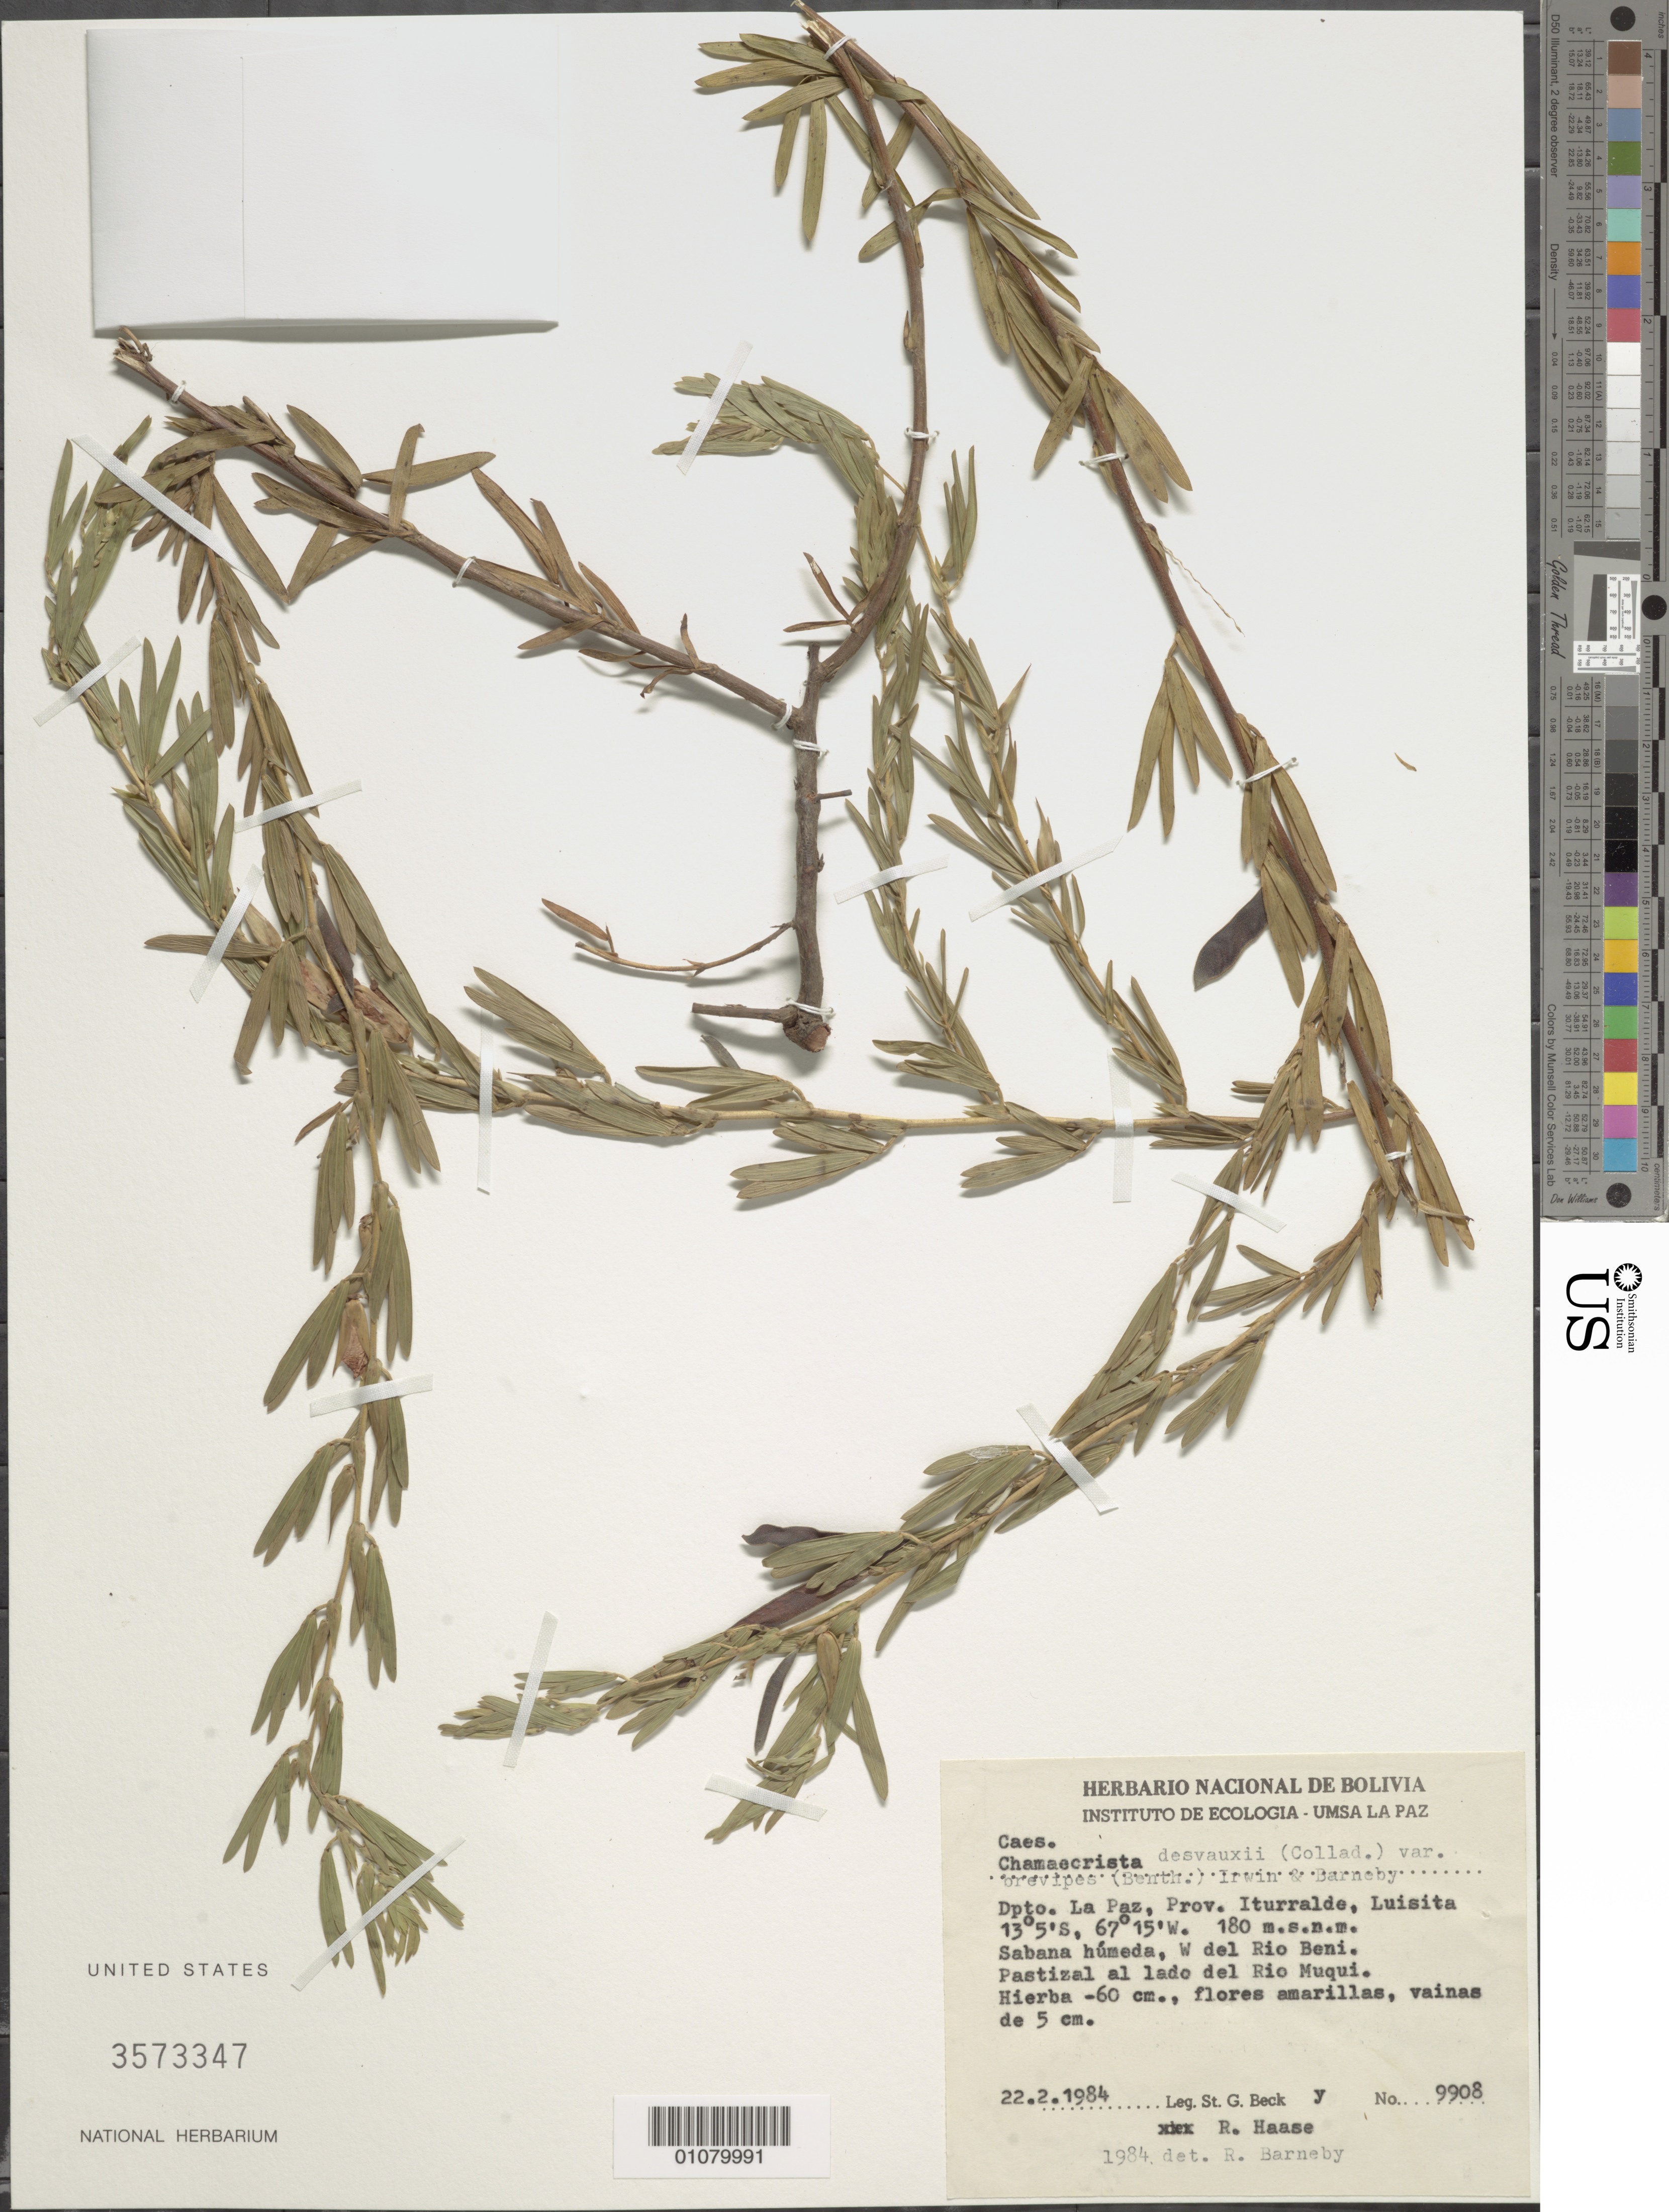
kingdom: Plantae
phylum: Tracheophyta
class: Magnoliopsida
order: Fabales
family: Fabaceae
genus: Chamaecrista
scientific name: Chamaecrista desvauxii var. brevipes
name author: (Benth.) H.S. Irwin & Barneby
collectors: S. G. Beck & R. Haase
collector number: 9908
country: Bolivia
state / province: La Paz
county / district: Iturralde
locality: Luisita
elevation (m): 180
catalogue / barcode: US 3573347